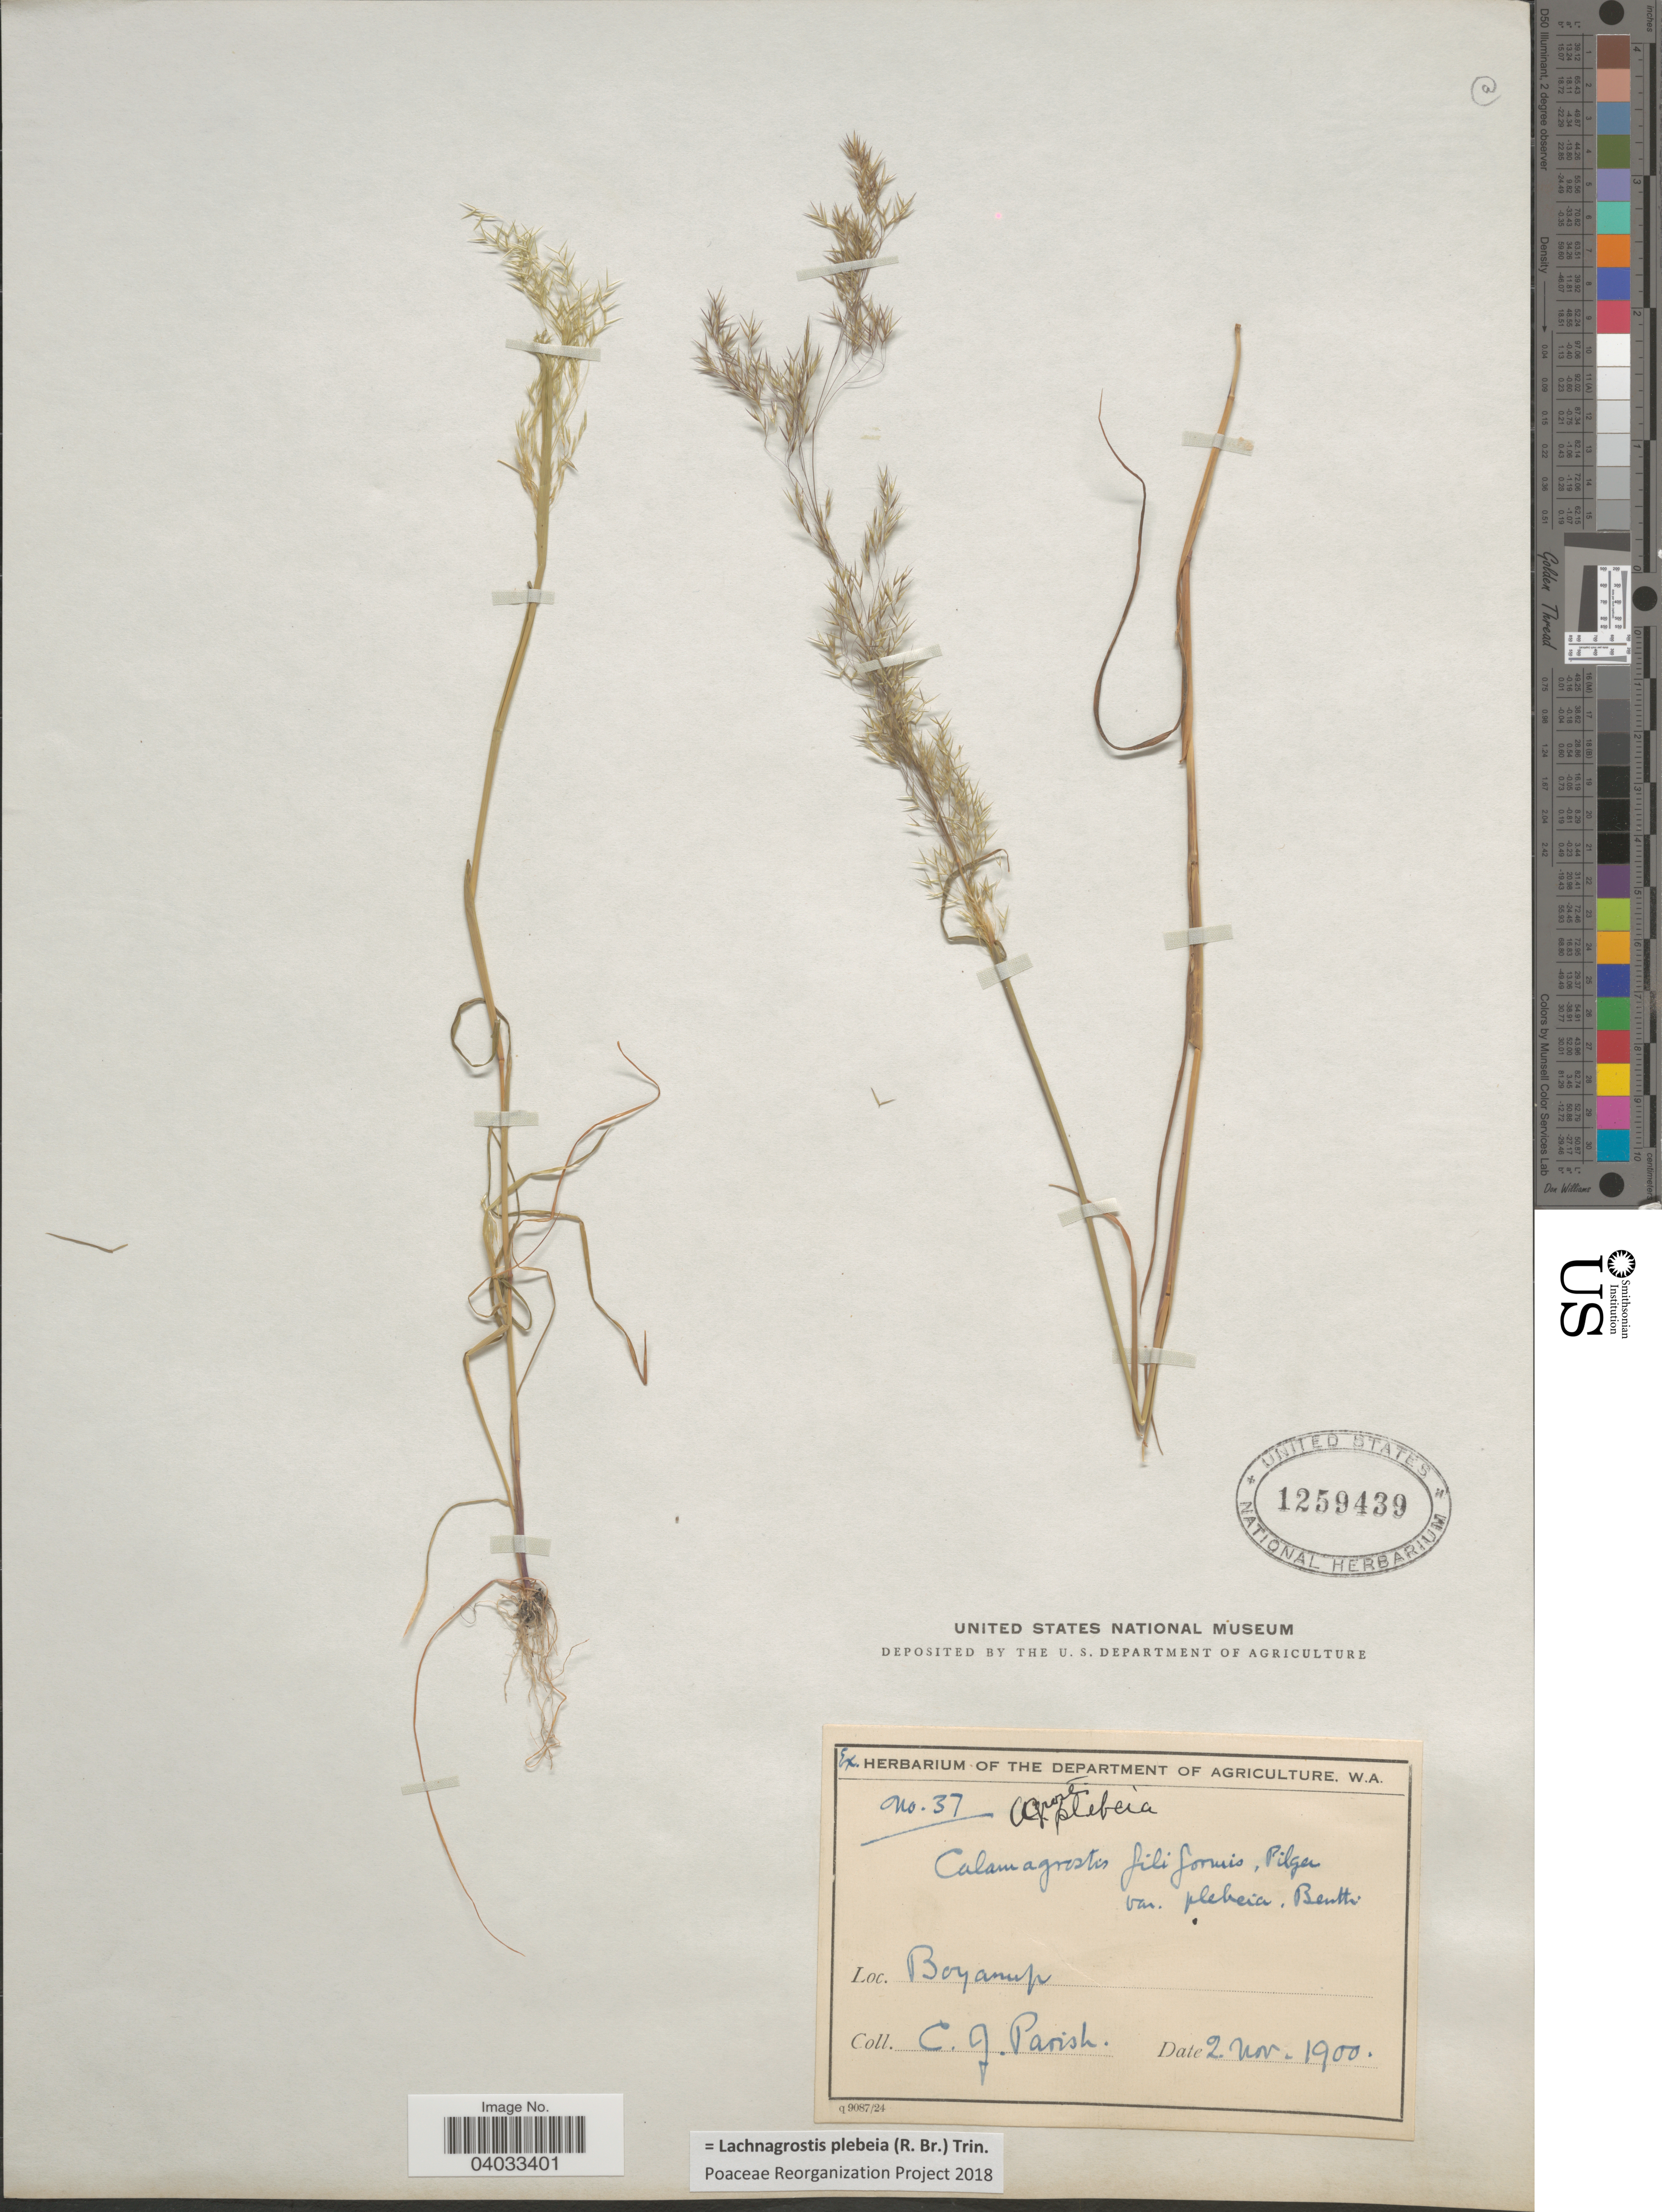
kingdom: Plantae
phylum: Tracheophyta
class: Liliopsida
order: Poales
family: Poaceae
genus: Lachnagrostis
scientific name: Lachnagrostis plebeia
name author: (R. Br.) Trin.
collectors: C. Parish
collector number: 37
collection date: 1900-11-02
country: Australia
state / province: Western Australia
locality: Boyanup.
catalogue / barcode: US 1259439